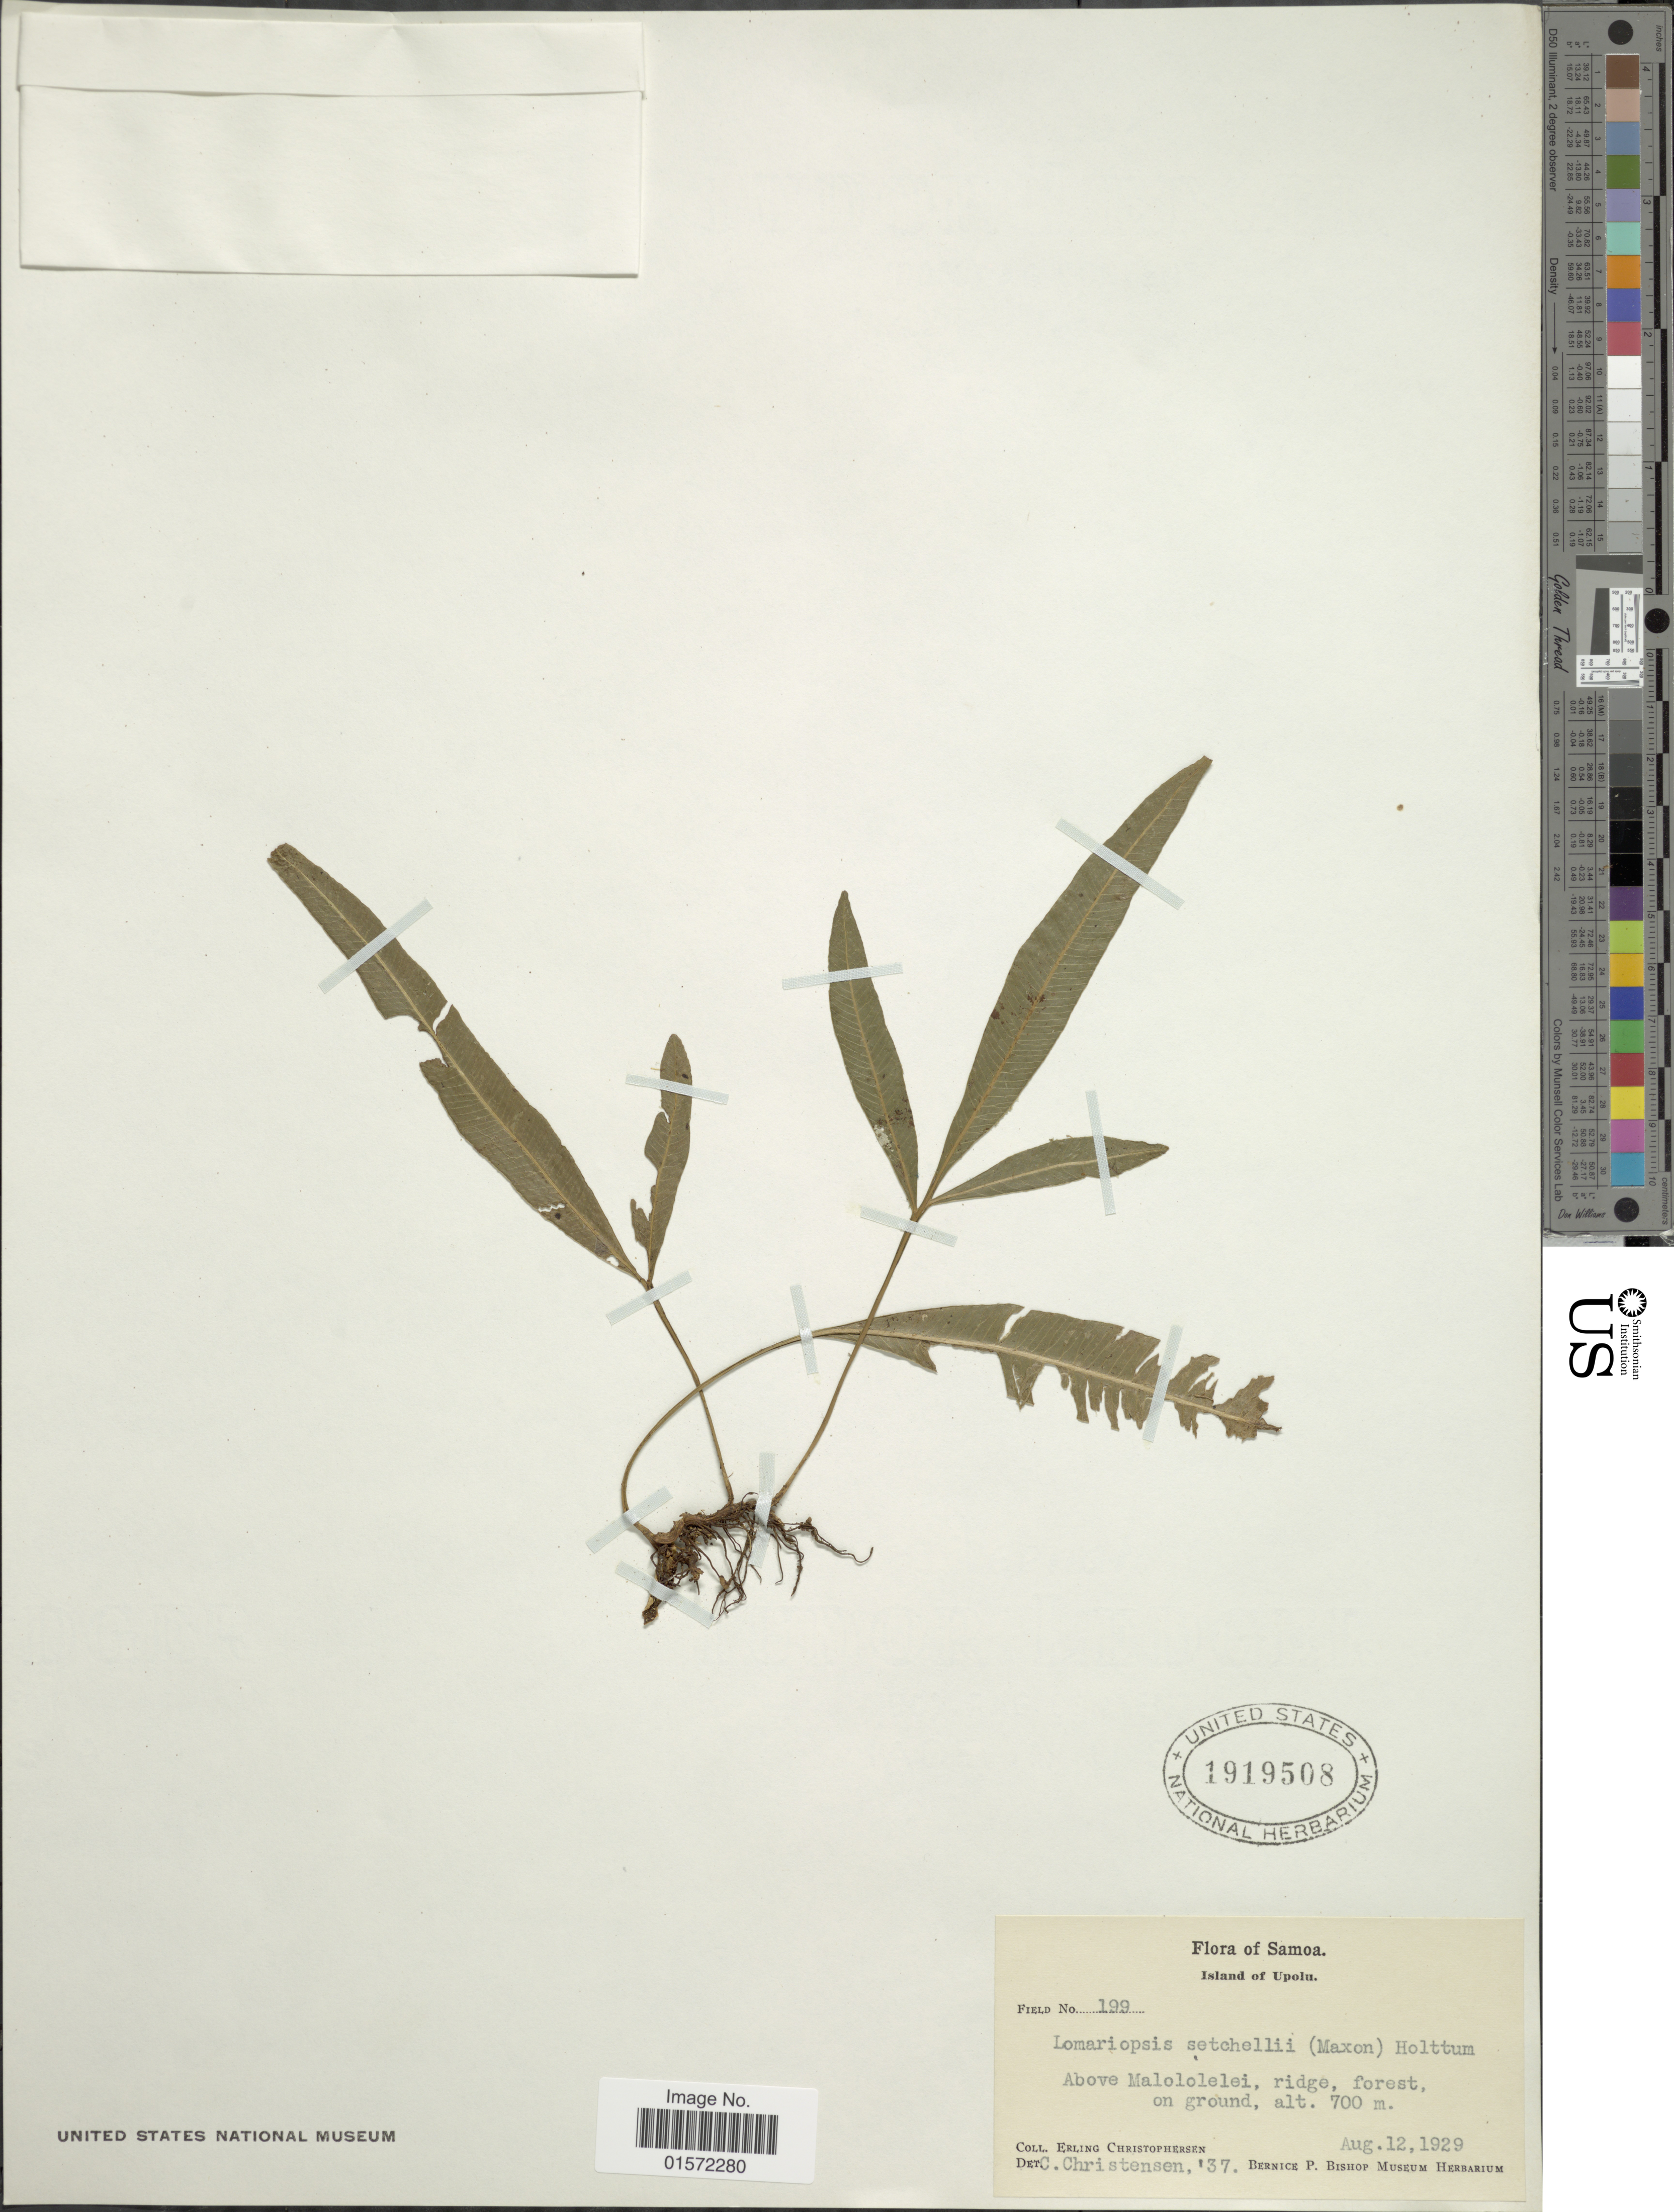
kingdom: Plantae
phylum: Tracheophyta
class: Polypodiopsida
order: Polypodiales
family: Lomariopsidaceae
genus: Lomariopsis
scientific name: Lomariopsis setchellii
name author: (Maxon)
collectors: E. Christophersen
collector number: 199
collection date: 1929-08-12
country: Samoa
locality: Island of Upolu, Above Malololelei, ridge, forest, on ground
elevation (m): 700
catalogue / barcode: US 1919508